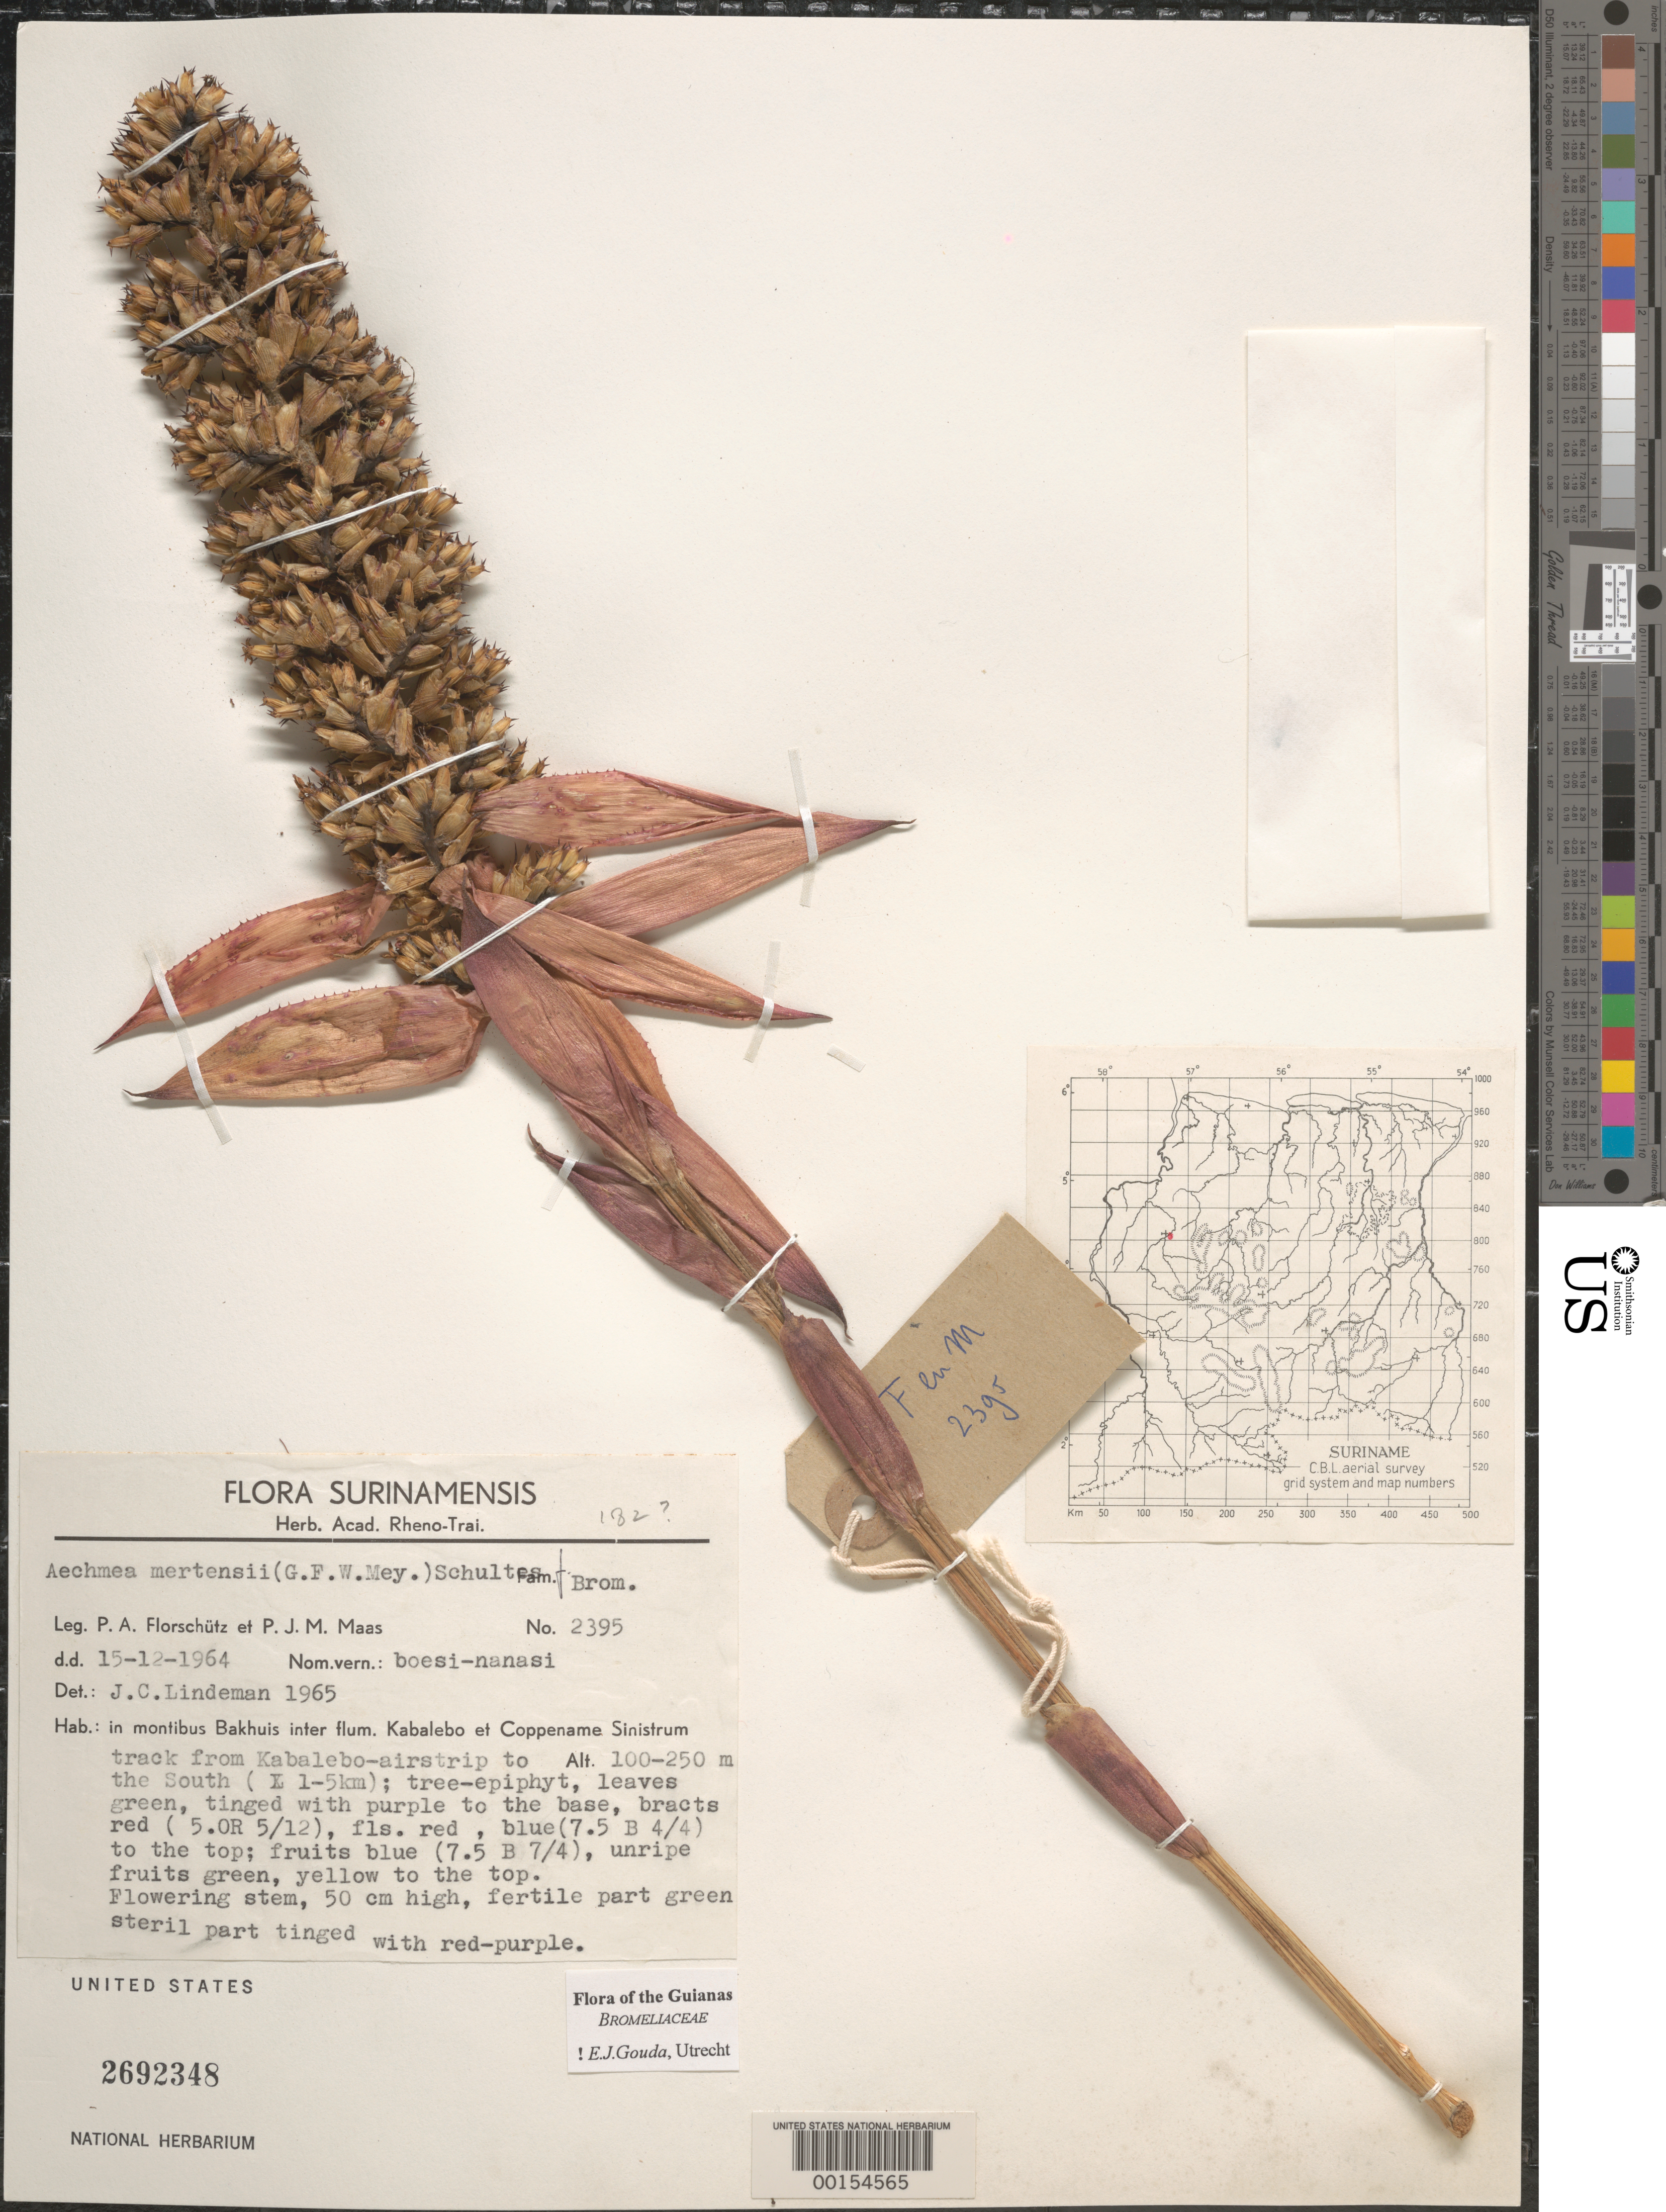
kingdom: Plantae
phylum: Tracheophyta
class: Liliopsida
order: Poales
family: Bromeliaceae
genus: Aechmea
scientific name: Aechmea mertensii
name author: (G. Mey.) Schult. & Schult. f.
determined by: Gouda, E. J.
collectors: P. Florschütz & P. Maas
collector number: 2395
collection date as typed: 15-Dec-64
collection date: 1964-12-15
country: Suriname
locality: Mont Bakhuis, betw. Kabalebo & Coppename Sinistrum Rivers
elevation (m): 100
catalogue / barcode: US 2692348